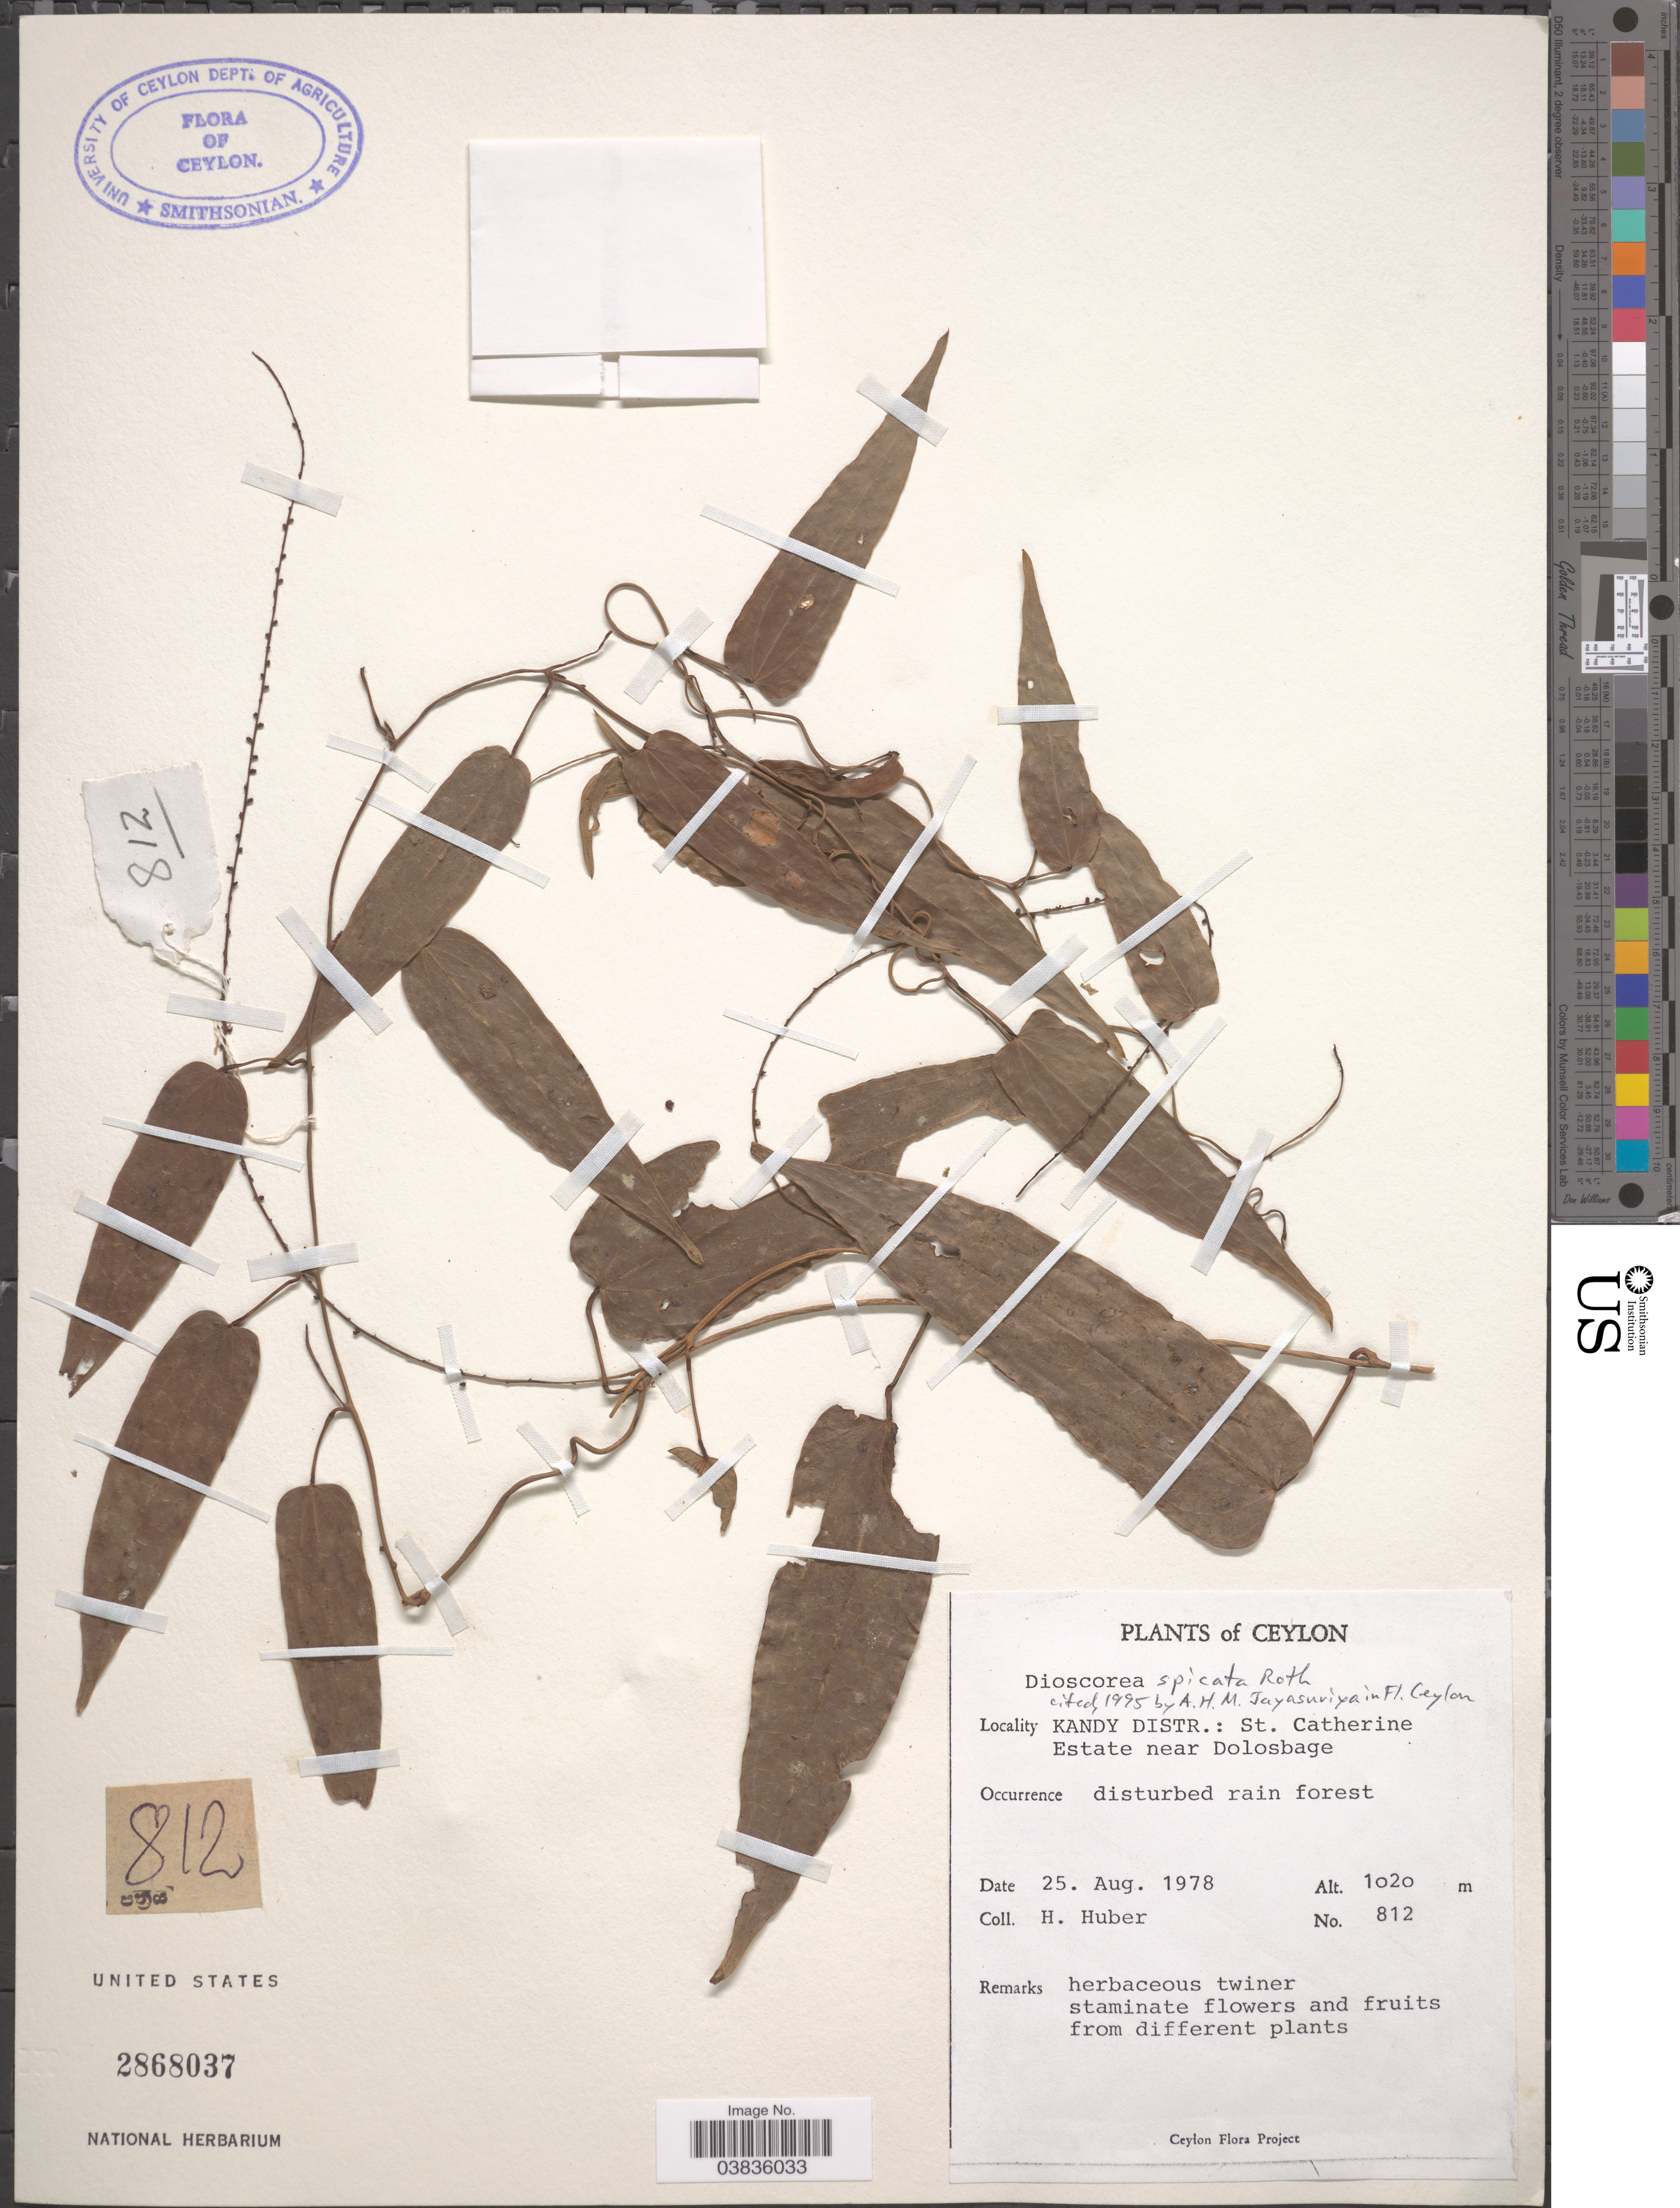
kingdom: Plantae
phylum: Tracheophyta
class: Liliopsida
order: Dioscoreales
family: Dioscoreaceae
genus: Dioscorea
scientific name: Dioscorea spicata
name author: Roth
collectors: H. Huber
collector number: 812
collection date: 1978-08-25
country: Sri Lanka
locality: Ceylon. Kandy Distr.: St. Catherine Estate near Dolosbage.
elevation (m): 1020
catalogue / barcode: US 2868037